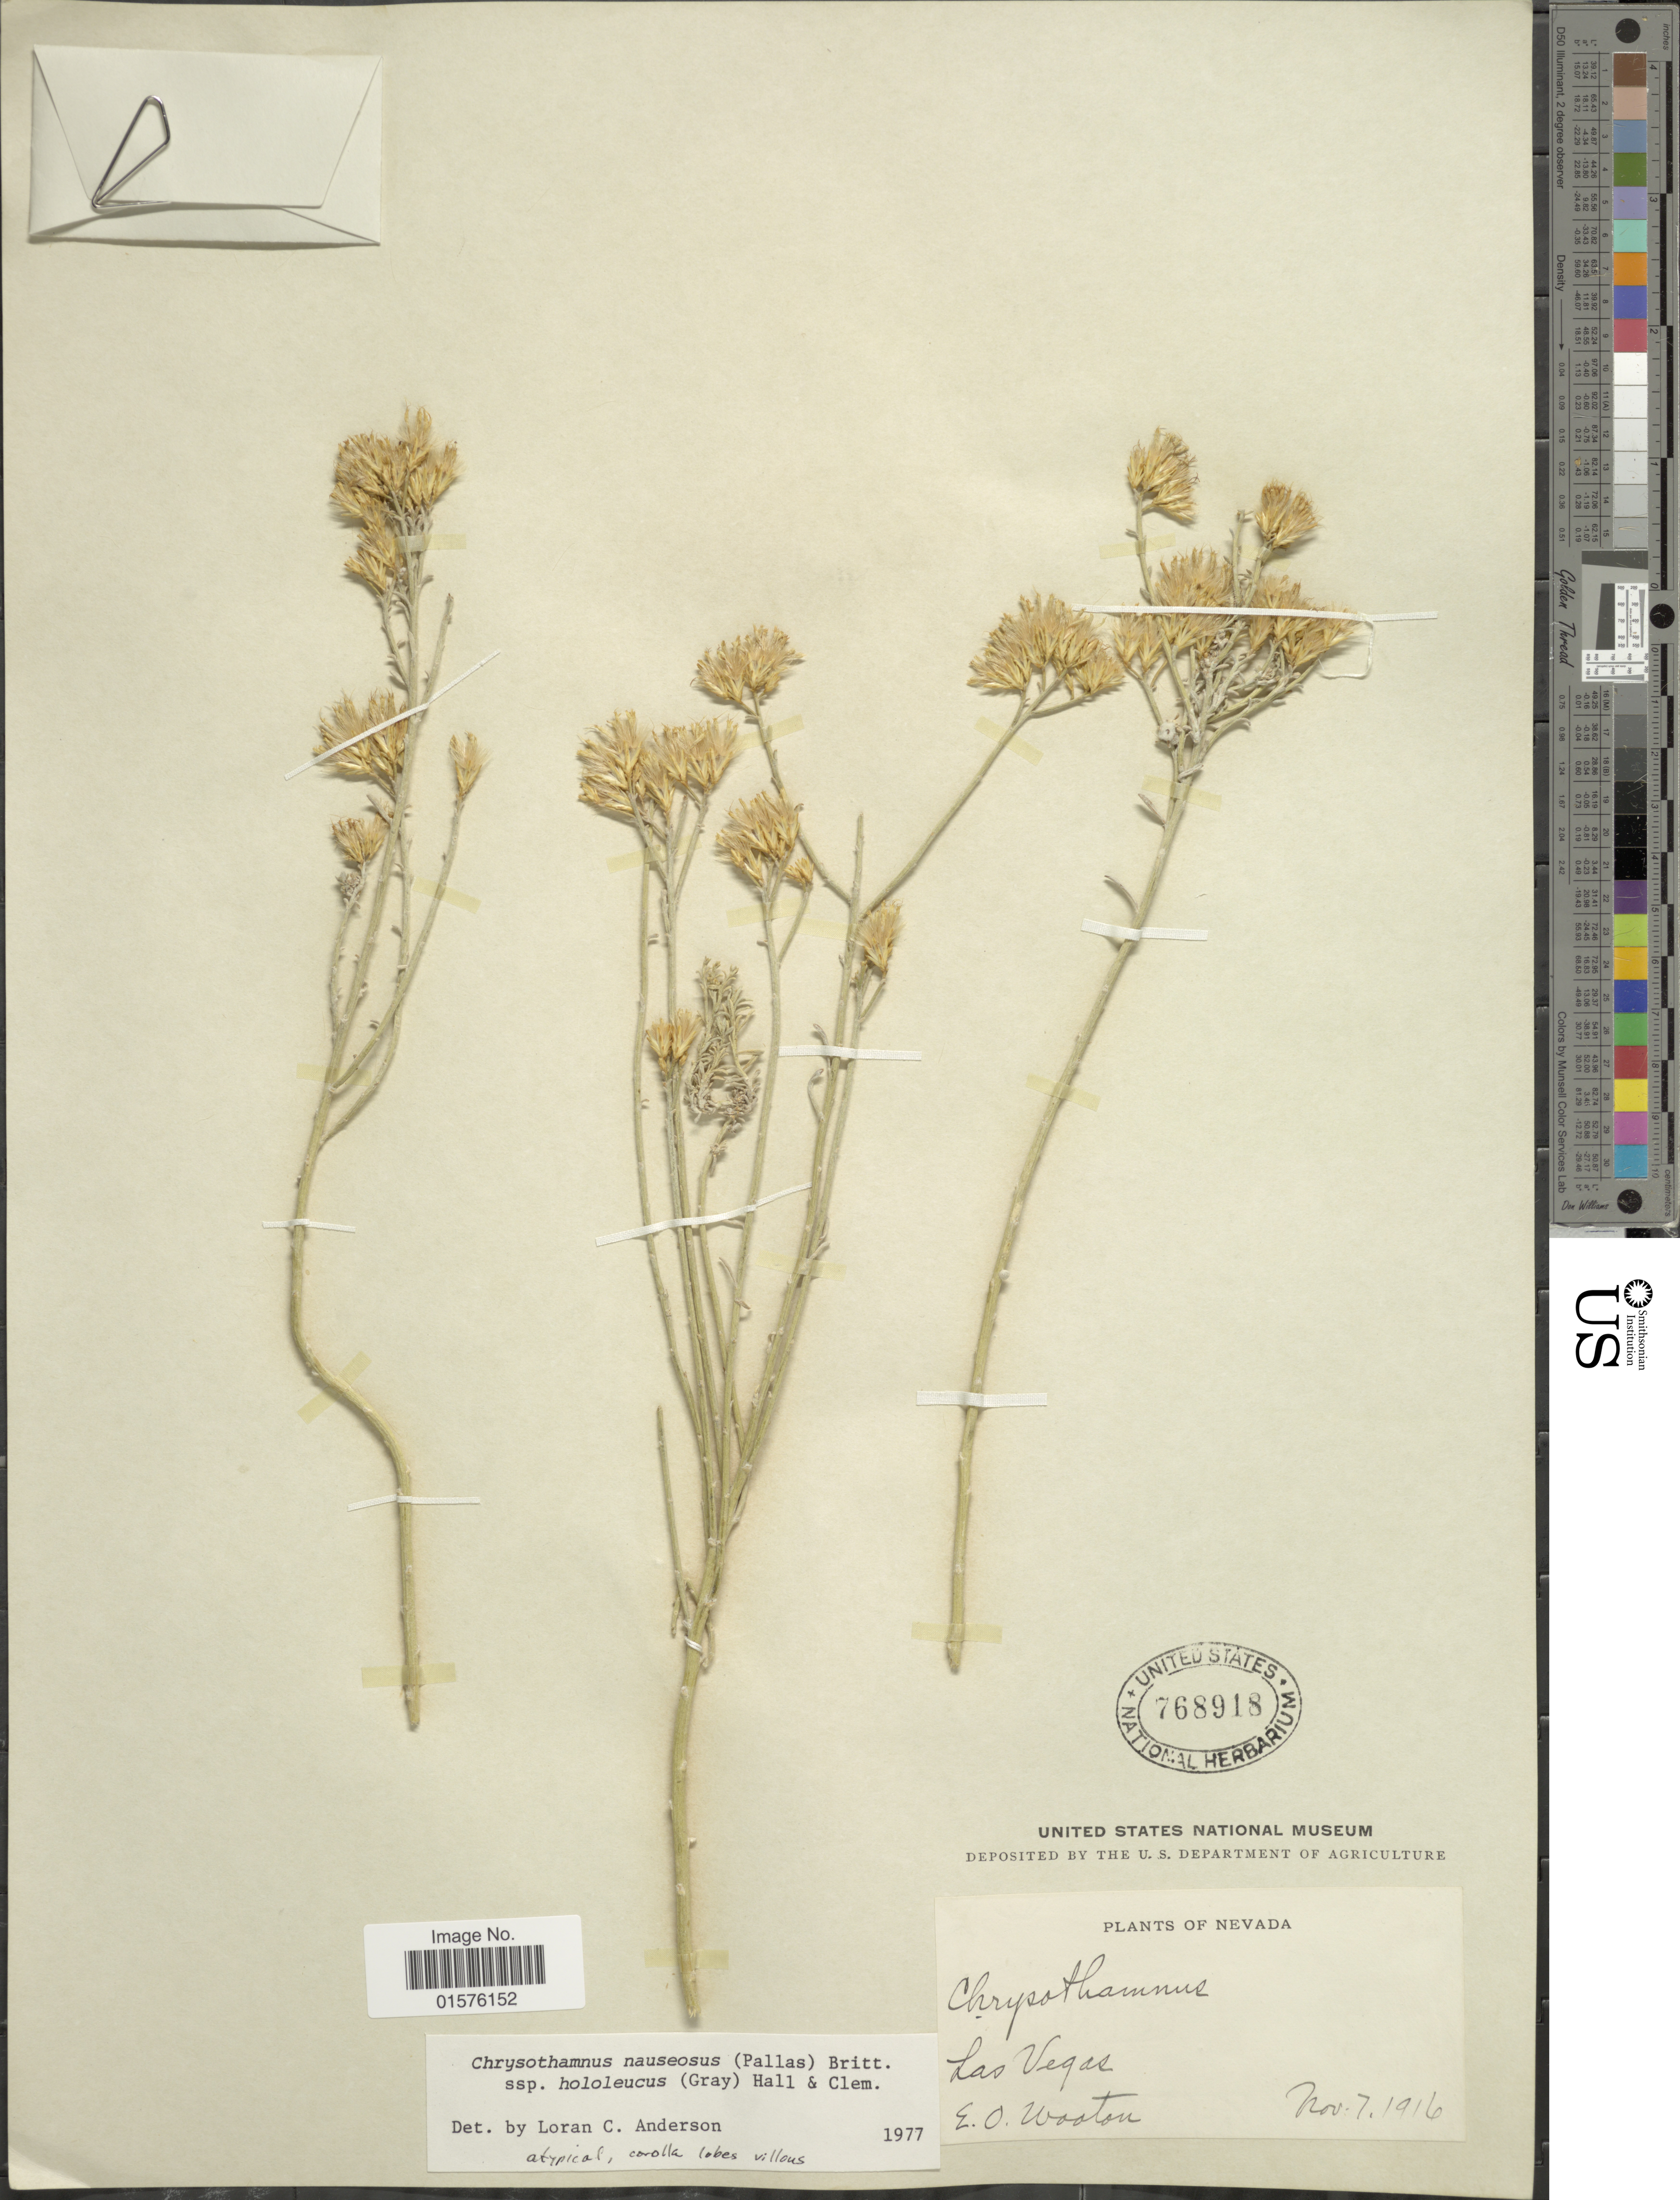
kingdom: Plantae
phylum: Tracheophyta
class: Magnoliopsida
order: Asterales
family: Asteraceae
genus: Ericameria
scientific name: Ericameria nauseosa var. hololeuca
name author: (A. Gray) G.L. Nesom & G.I. Baird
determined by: Urbatsch, Lowell E., Curator (LSU), Louisiana State University (UNITED STATES)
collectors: E. O. Wooton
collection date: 1916-11-07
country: United States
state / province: Nevada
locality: Las Vegas.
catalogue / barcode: US 768918